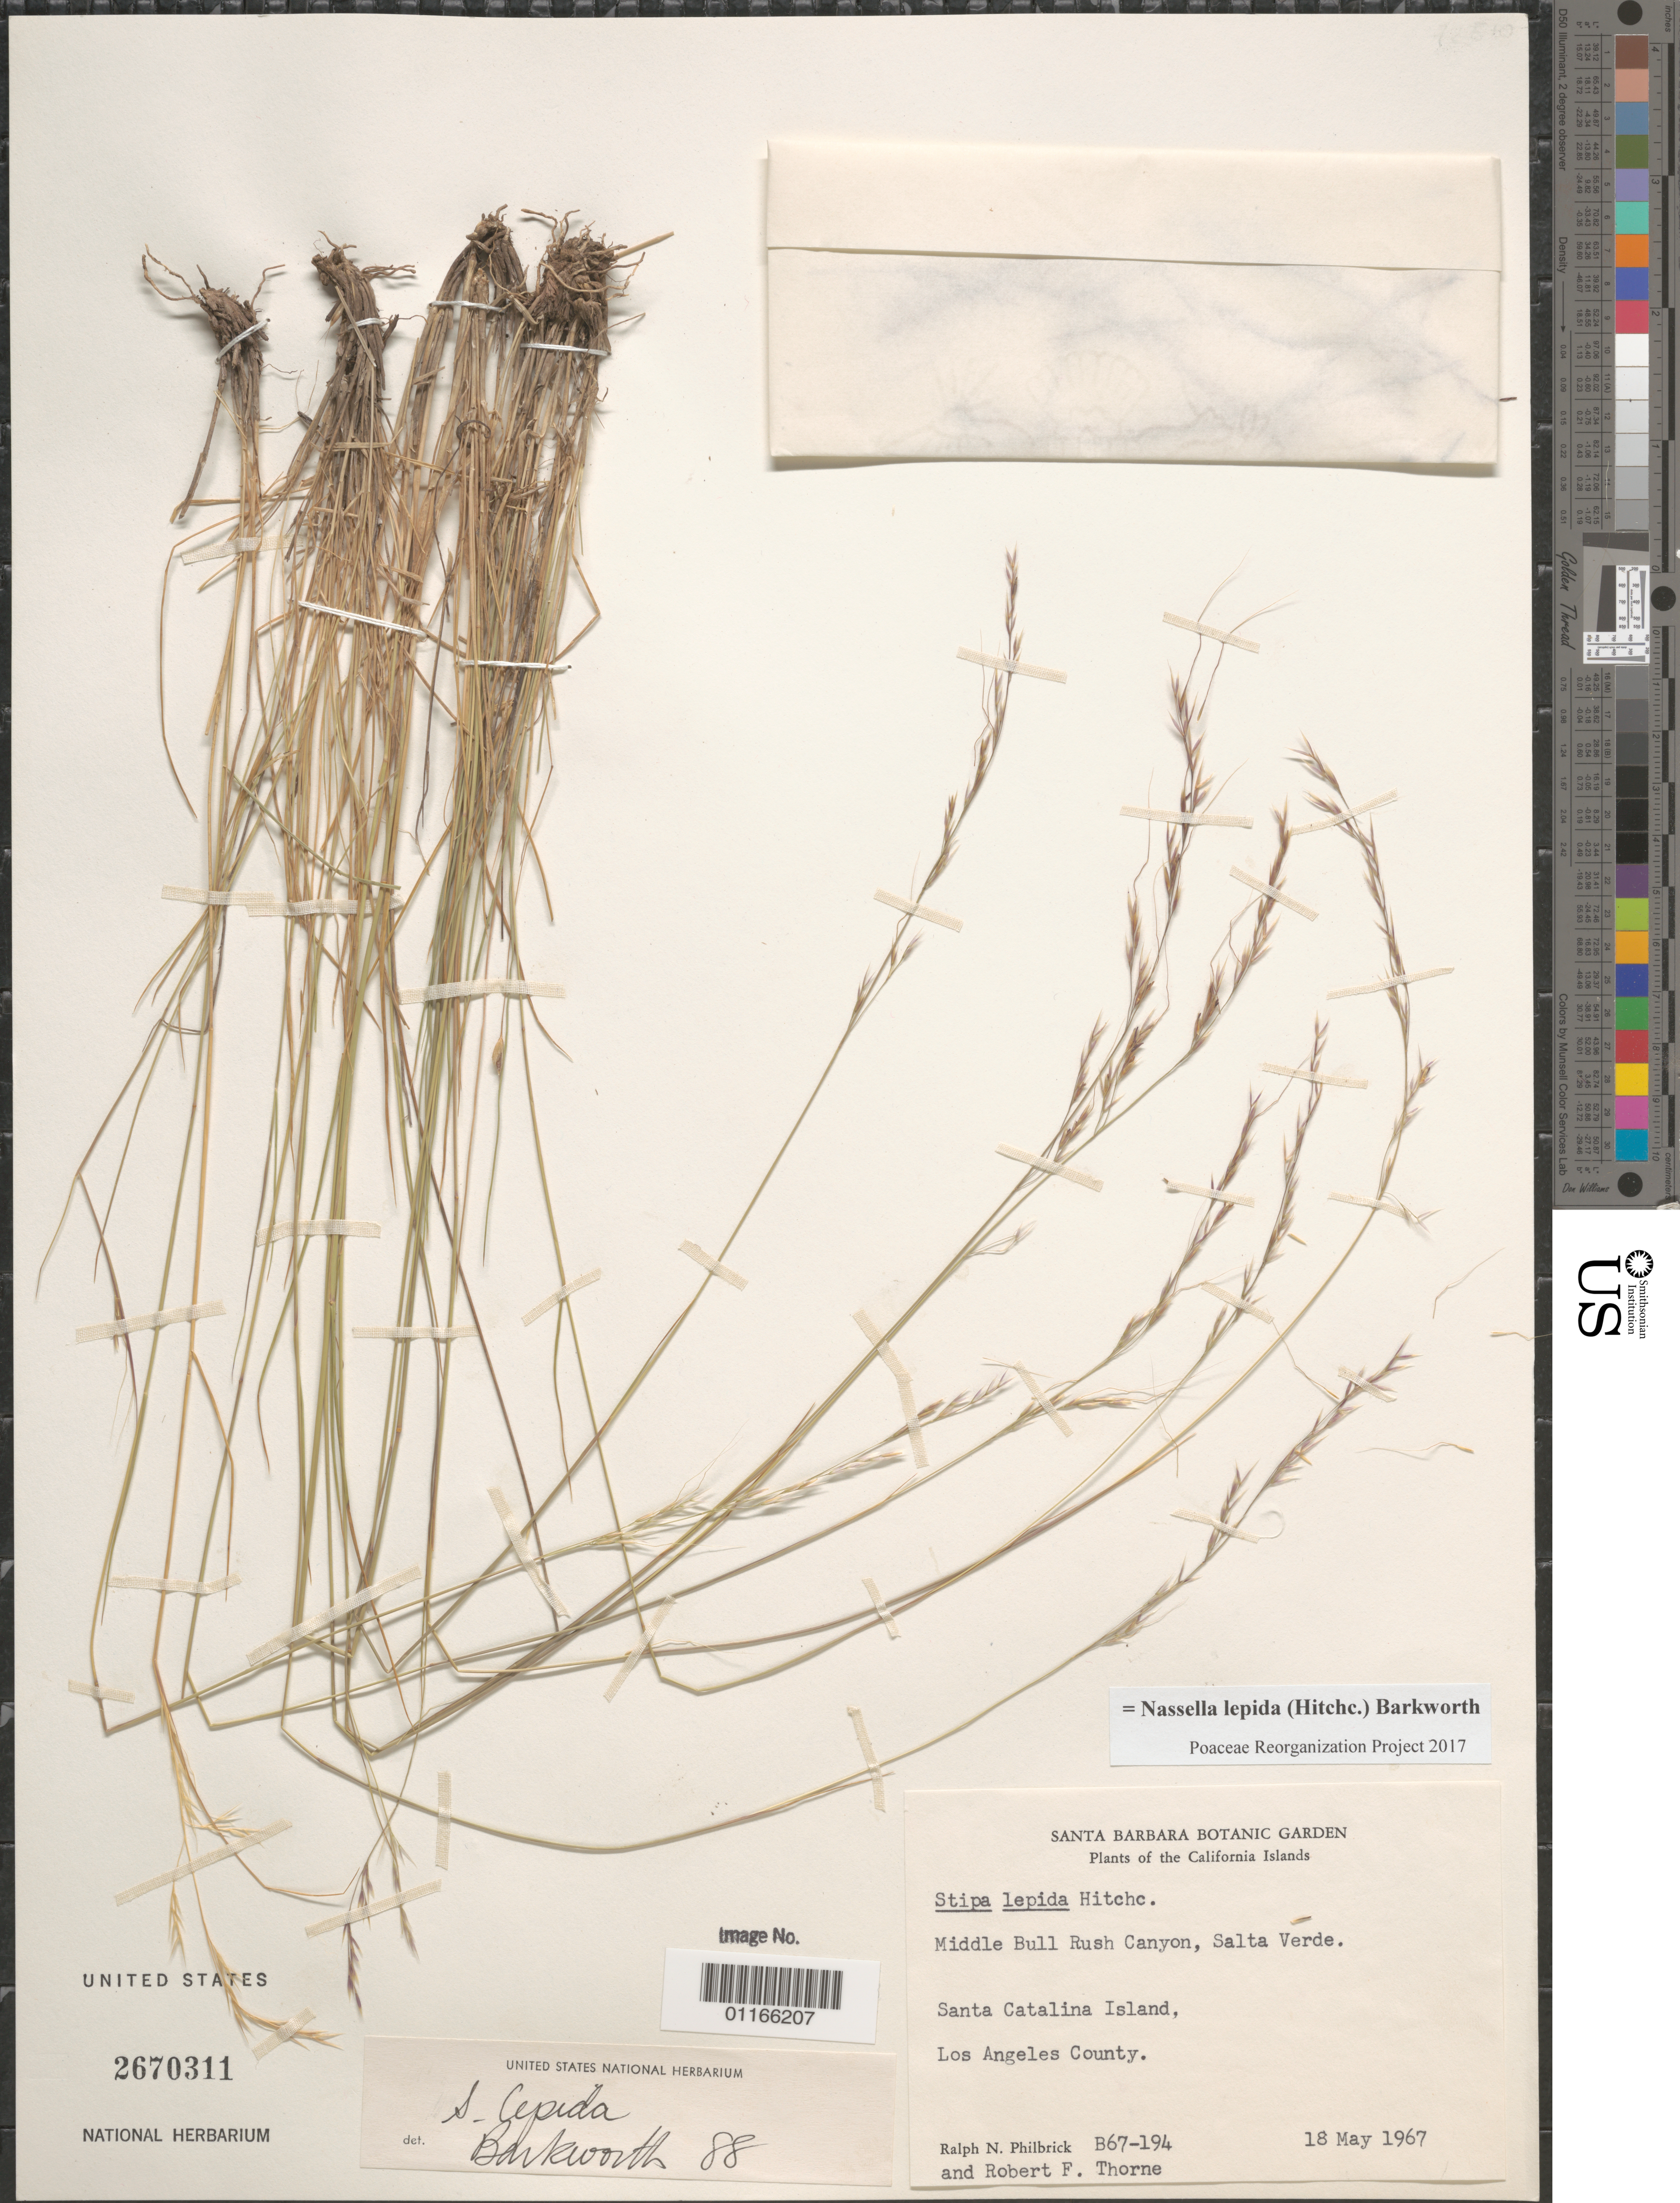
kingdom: Plantae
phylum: Tracheophyta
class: Liliopsida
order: Poales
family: Poaceae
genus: Nassella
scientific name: Nassella lepida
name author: (Hitchc.) Barkworth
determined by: Poaceae Reorganization Project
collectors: R. Philbrick & R. F. Thorne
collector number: B67-194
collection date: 1967-05-18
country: United States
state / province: California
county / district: Los Angeles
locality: Middle Bull Rush Canyon, Salta Verde. Santa Catalina Island.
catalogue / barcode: US 2670311